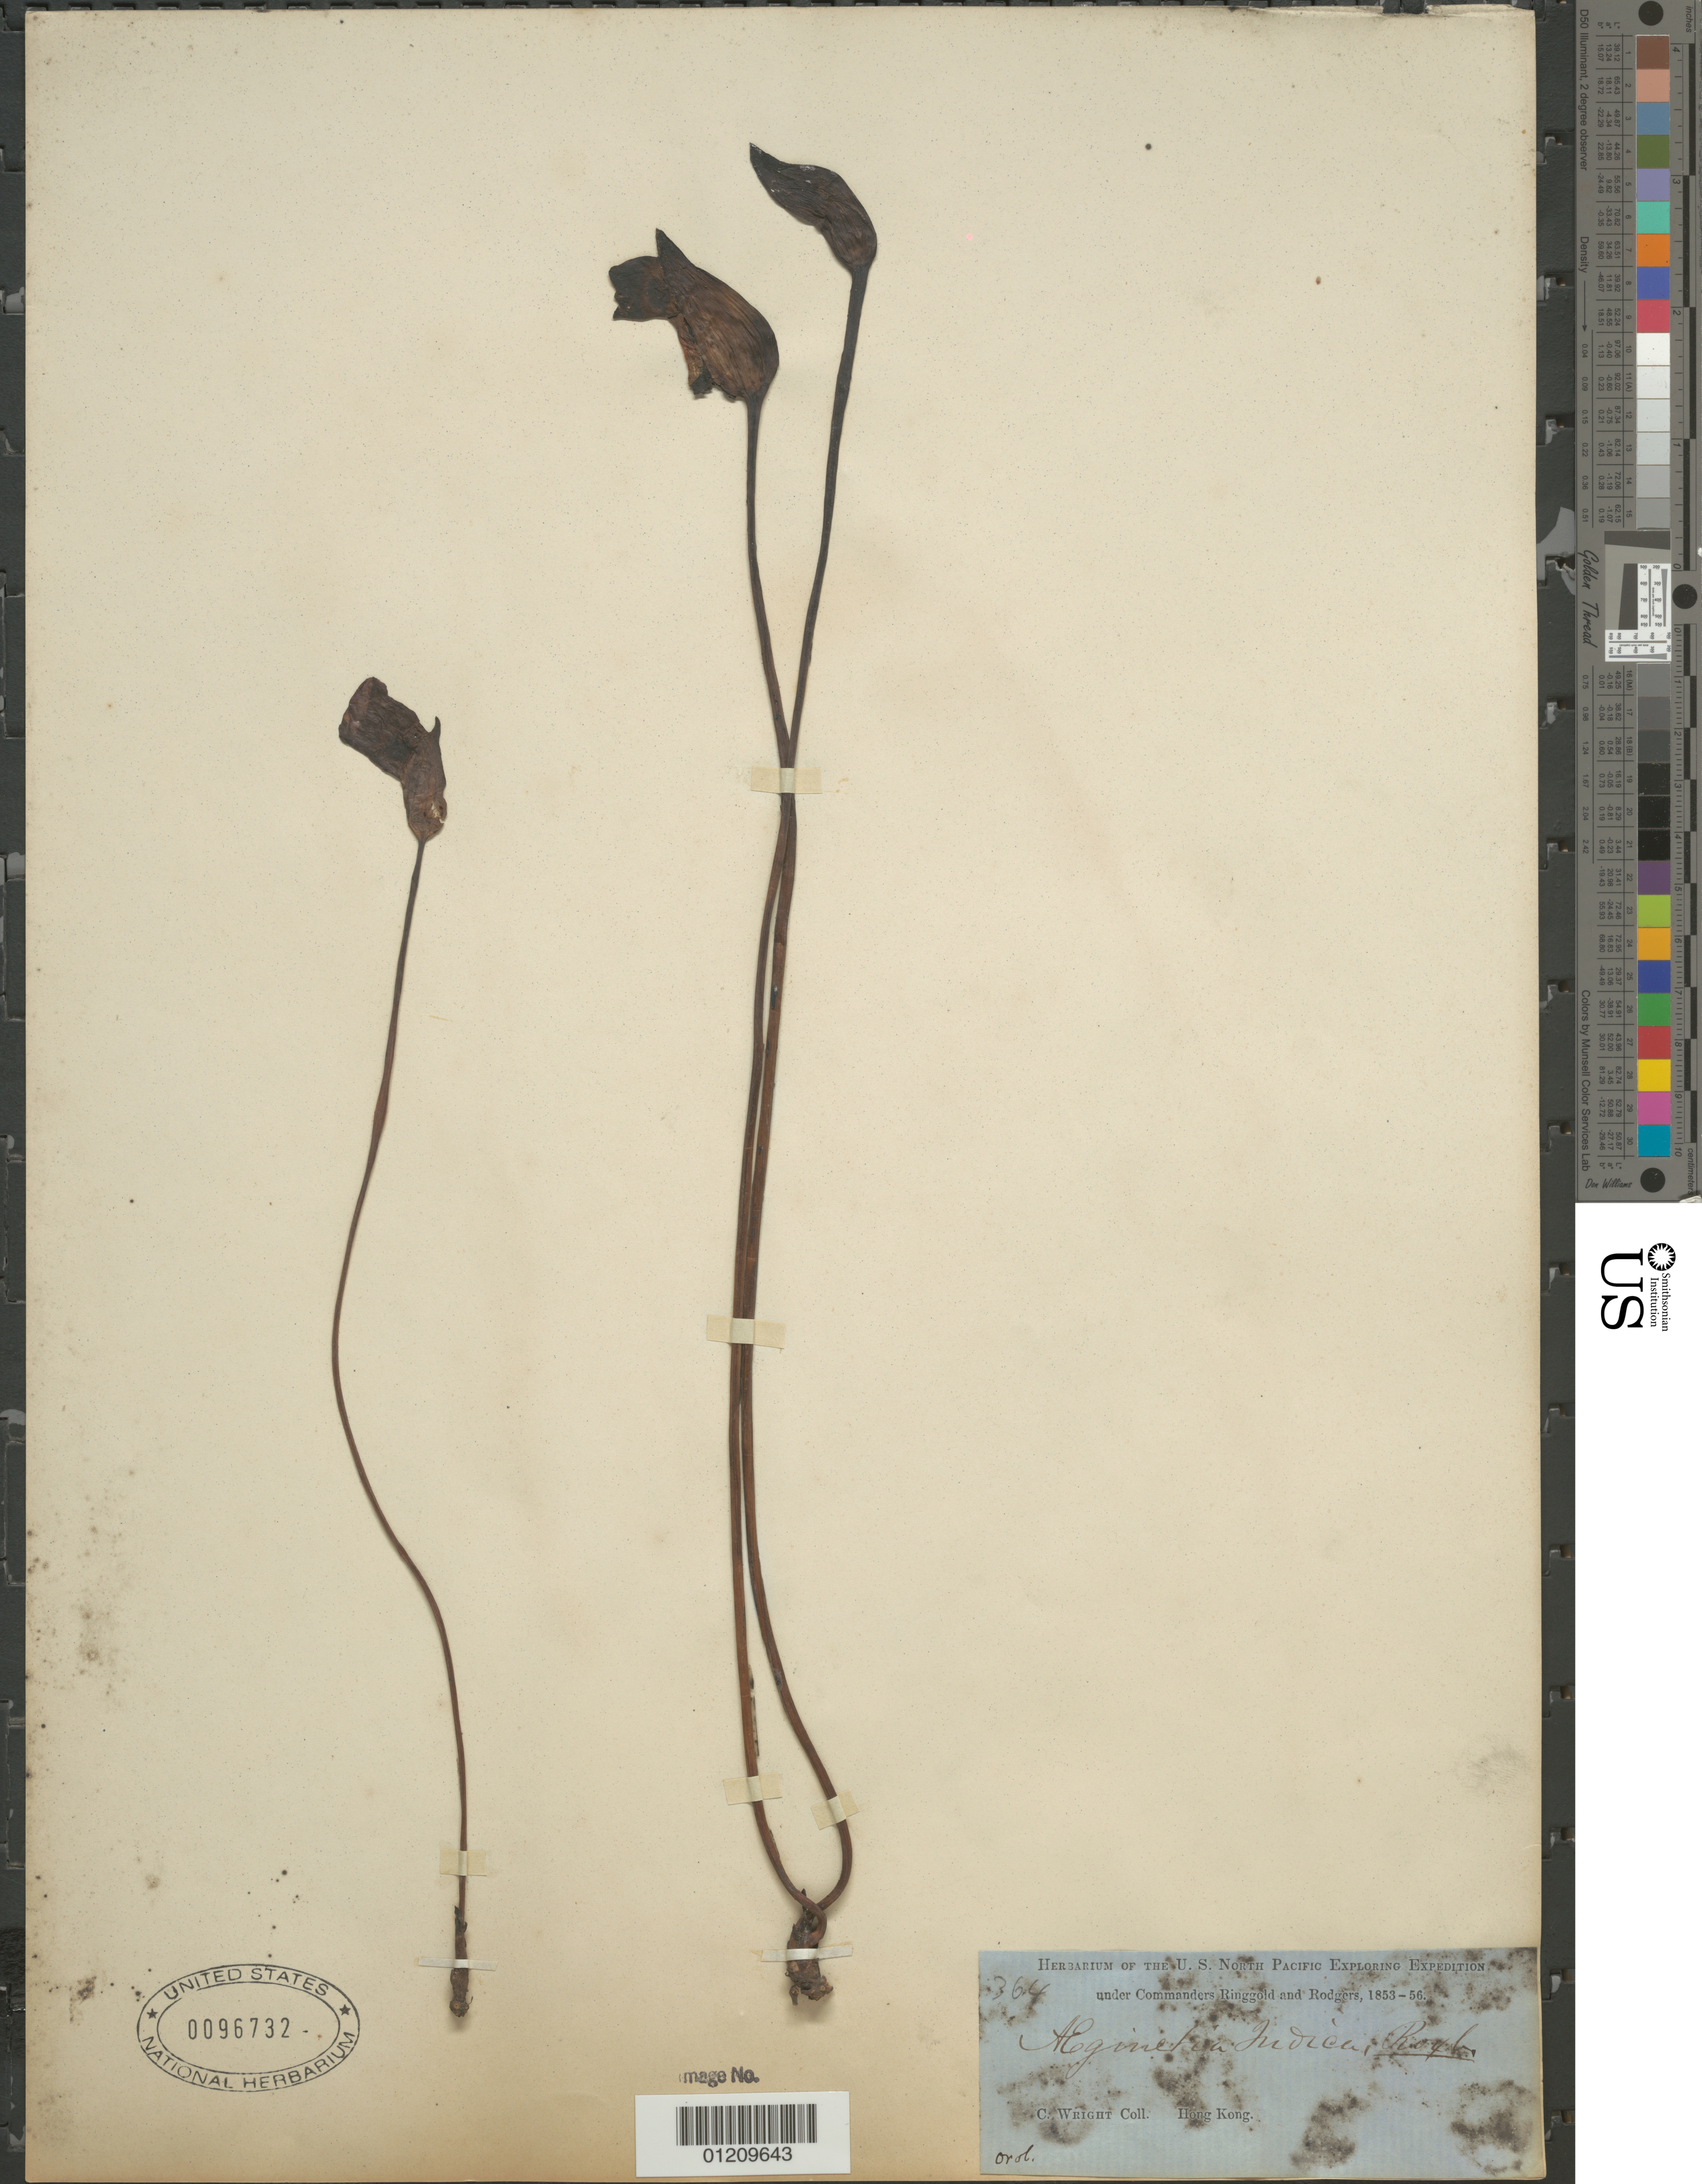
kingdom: Plantae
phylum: Tracheophyta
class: Magnoliopsida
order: Lamiales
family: Orobanchaceae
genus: Aeginetia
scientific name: Aeginetia indica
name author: L.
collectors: C. Wright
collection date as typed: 1853 to -- -- 1856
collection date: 1853/1856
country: China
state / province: Hong Kong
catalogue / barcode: US 96732